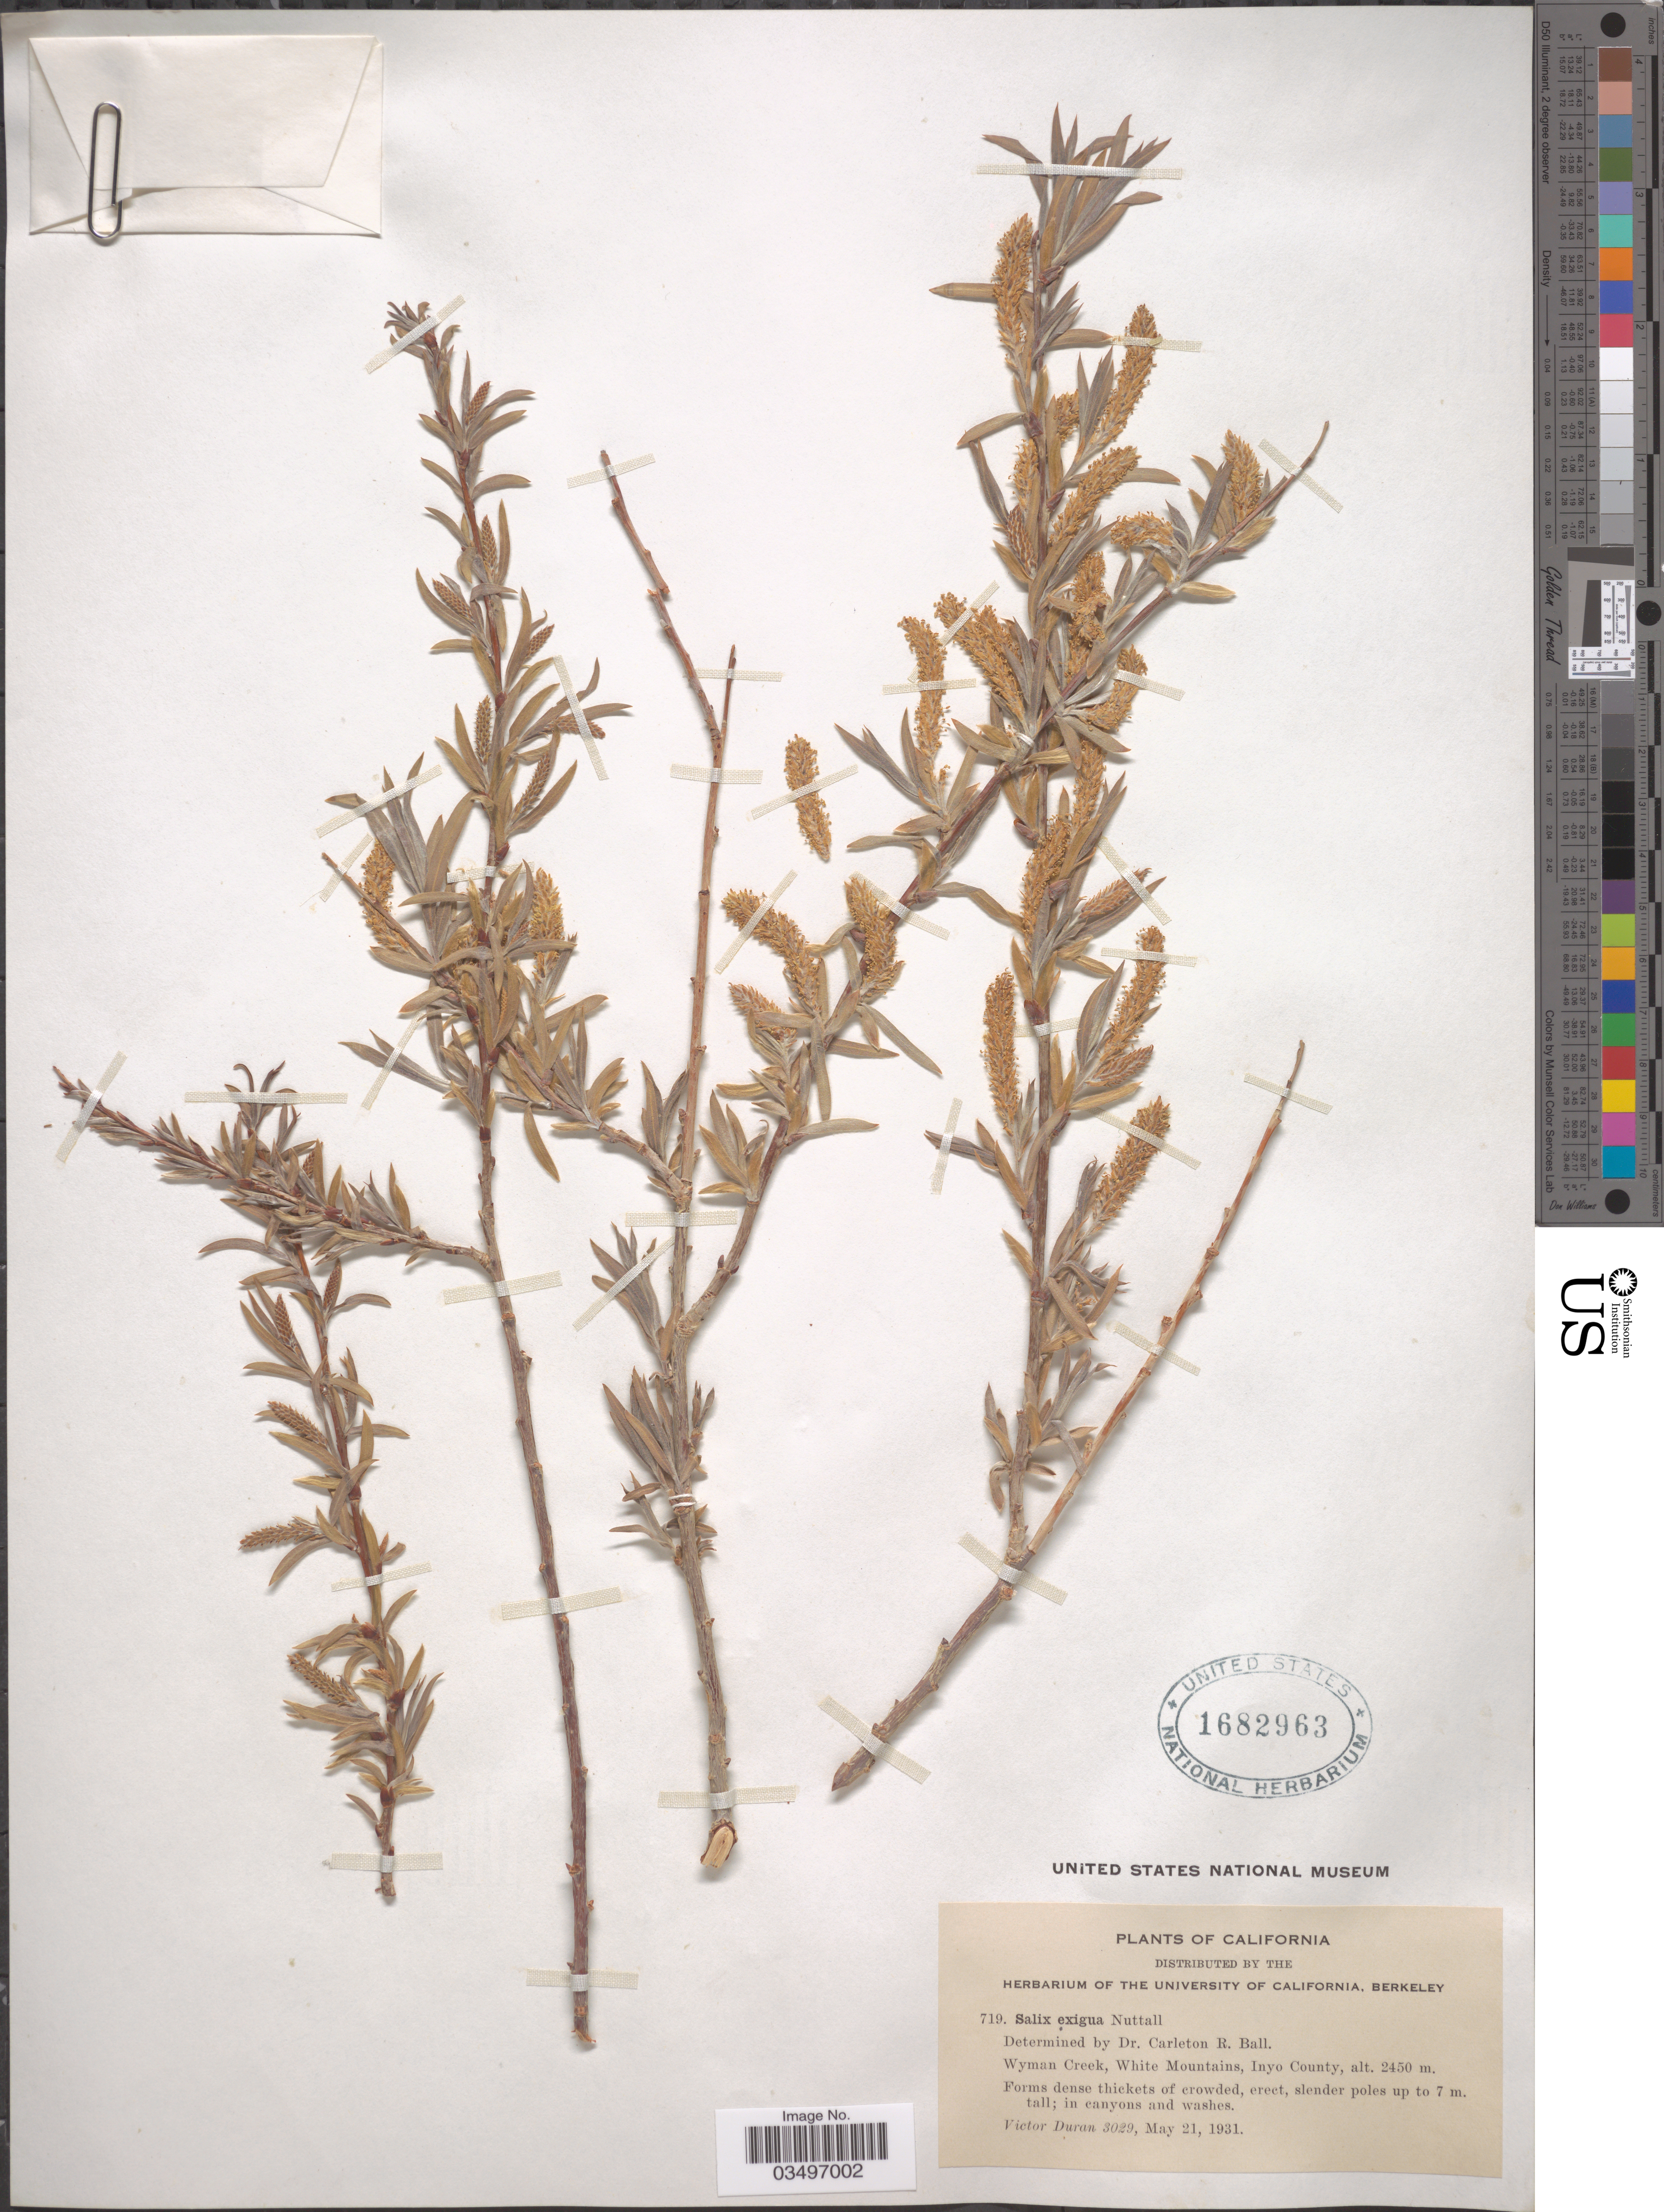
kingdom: Plantae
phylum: Tracheophyta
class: Magnoliopsida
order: Malpighiales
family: Salicaceae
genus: Salix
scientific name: Salix exigua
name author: Nutt.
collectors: V. Duran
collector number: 3029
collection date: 1931-05-21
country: United States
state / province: California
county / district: Inyo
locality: Wyman Creek, White Mountains, Inyo County.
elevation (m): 2450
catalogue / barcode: US 1682963